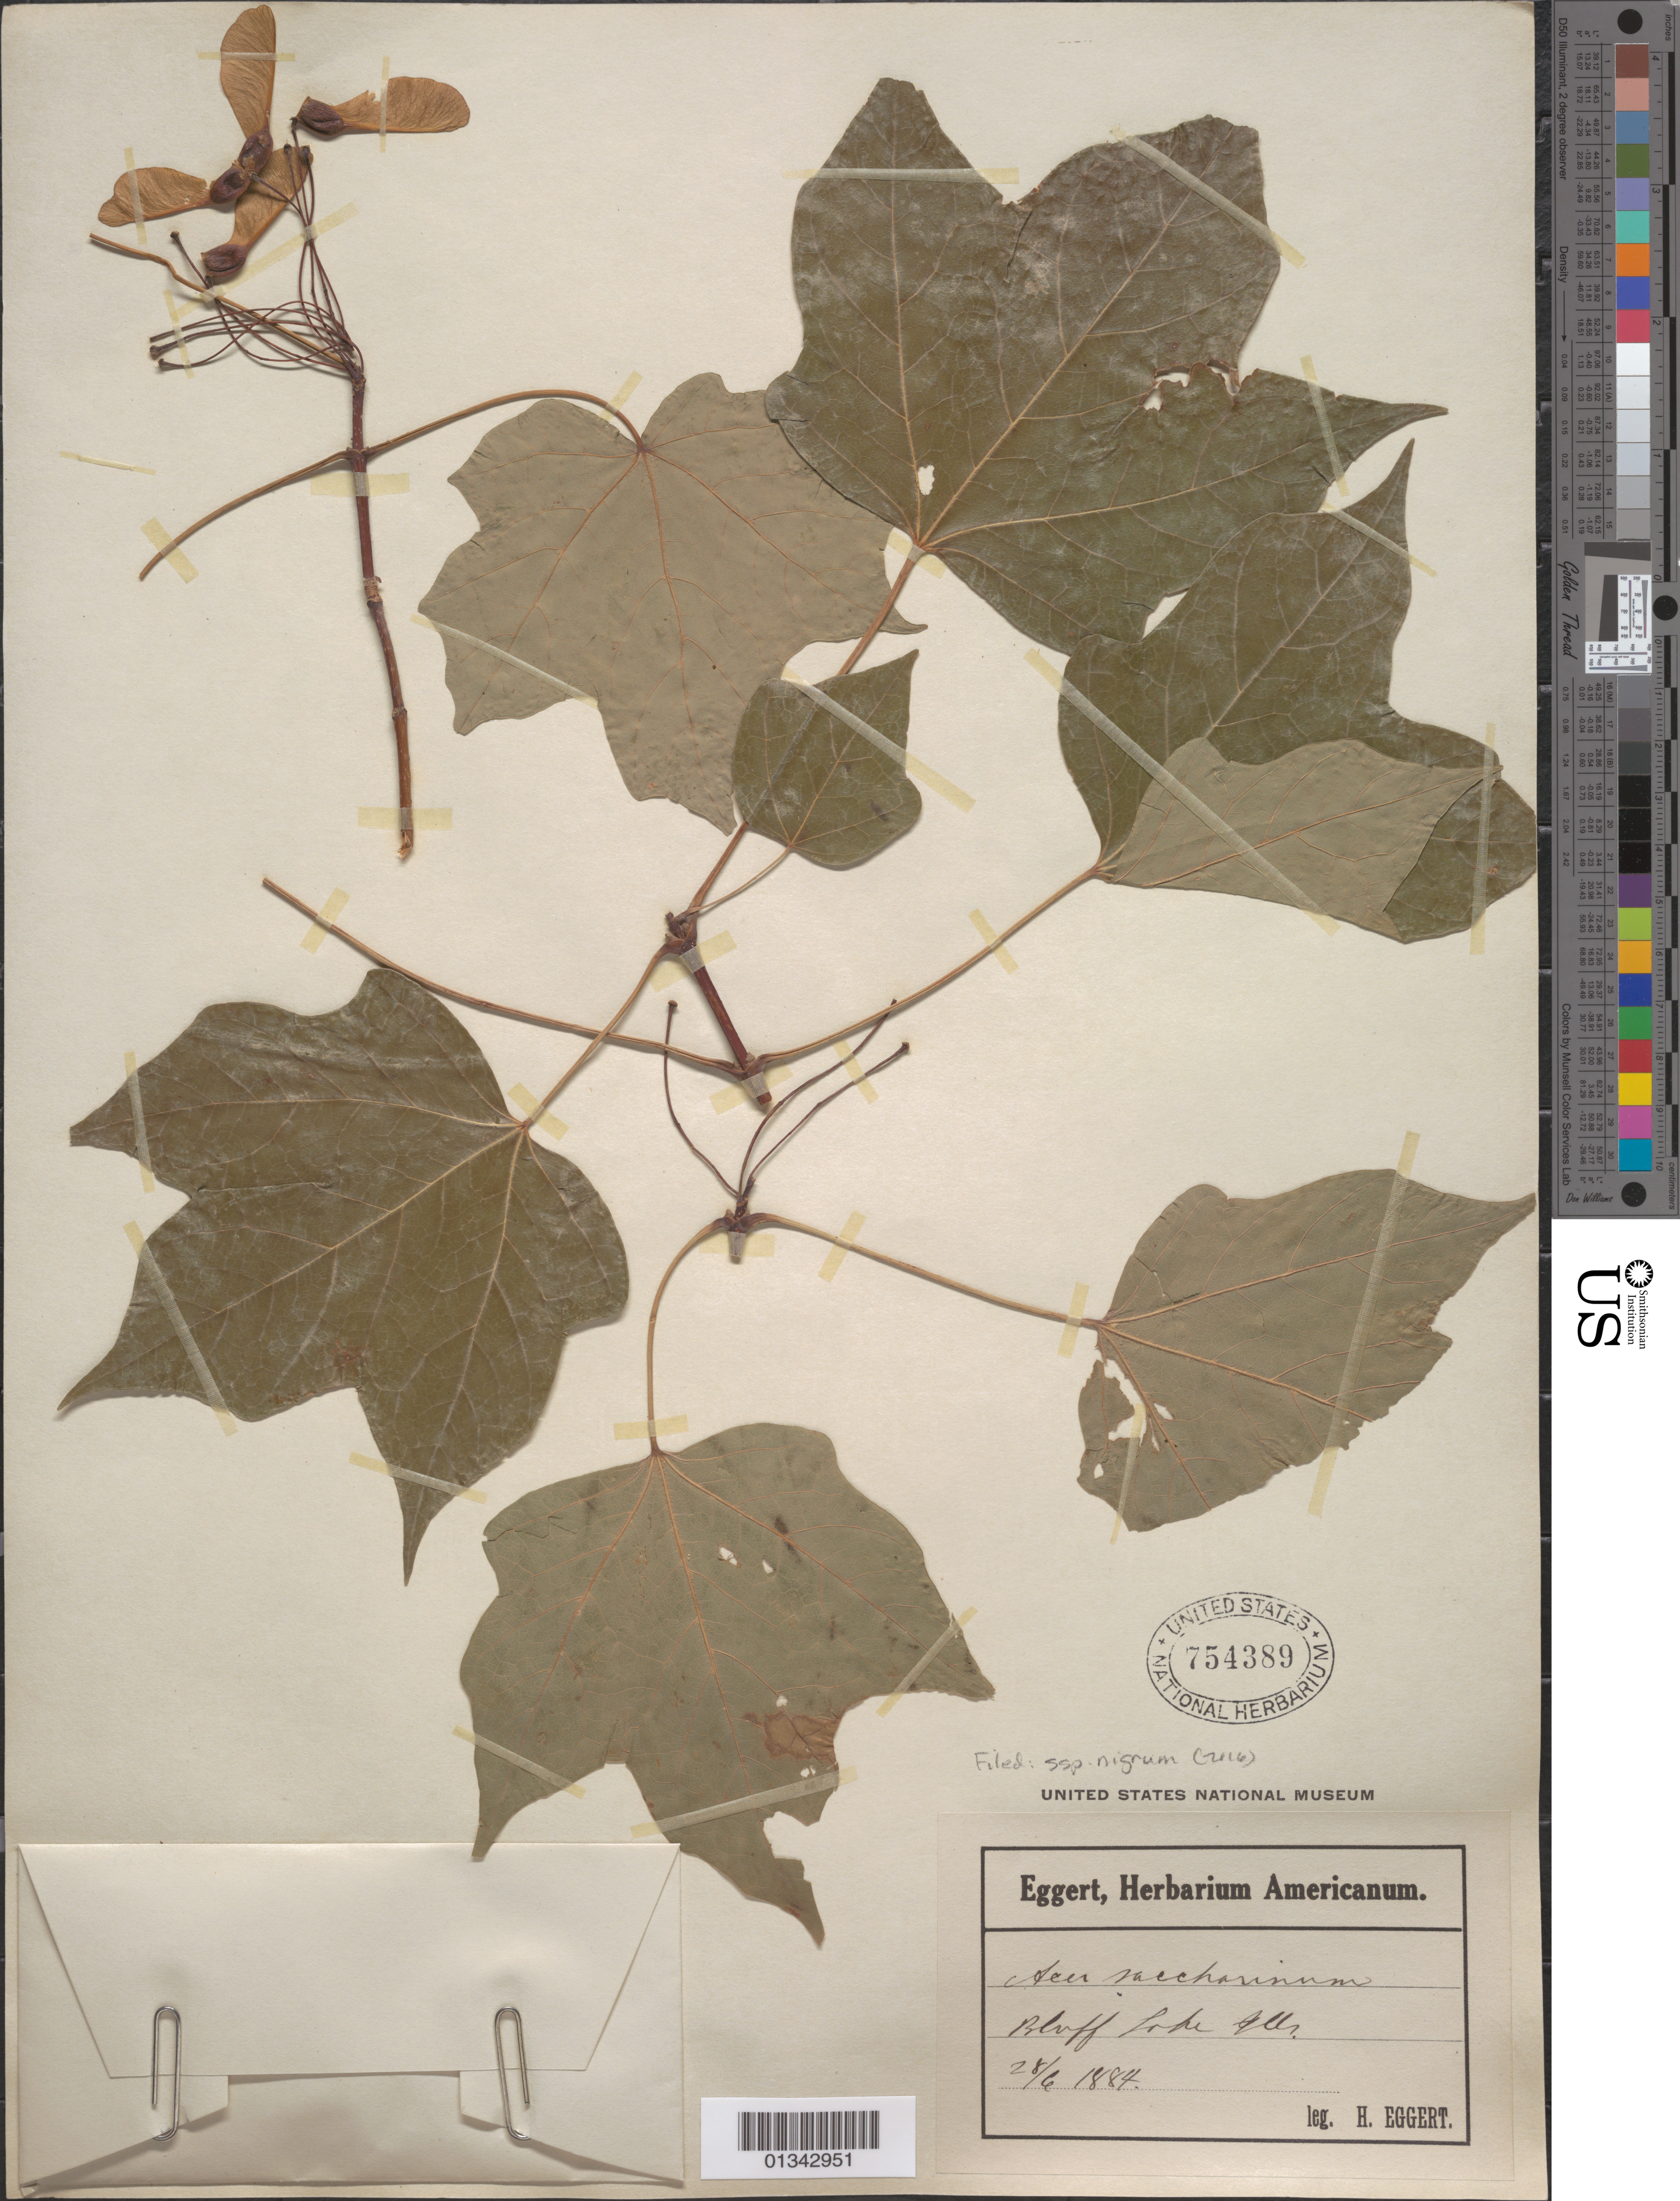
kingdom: Plantae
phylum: Tracheophyta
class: Magnoliopsida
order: Sapindales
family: Sapindaceae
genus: Acer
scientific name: Acer saccharum subsp. nigrum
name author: (F. Michx.) Desmarais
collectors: H. Eggert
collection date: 1884-06-28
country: United States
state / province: Illinois (?)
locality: Bluff Lake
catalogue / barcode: US 754389